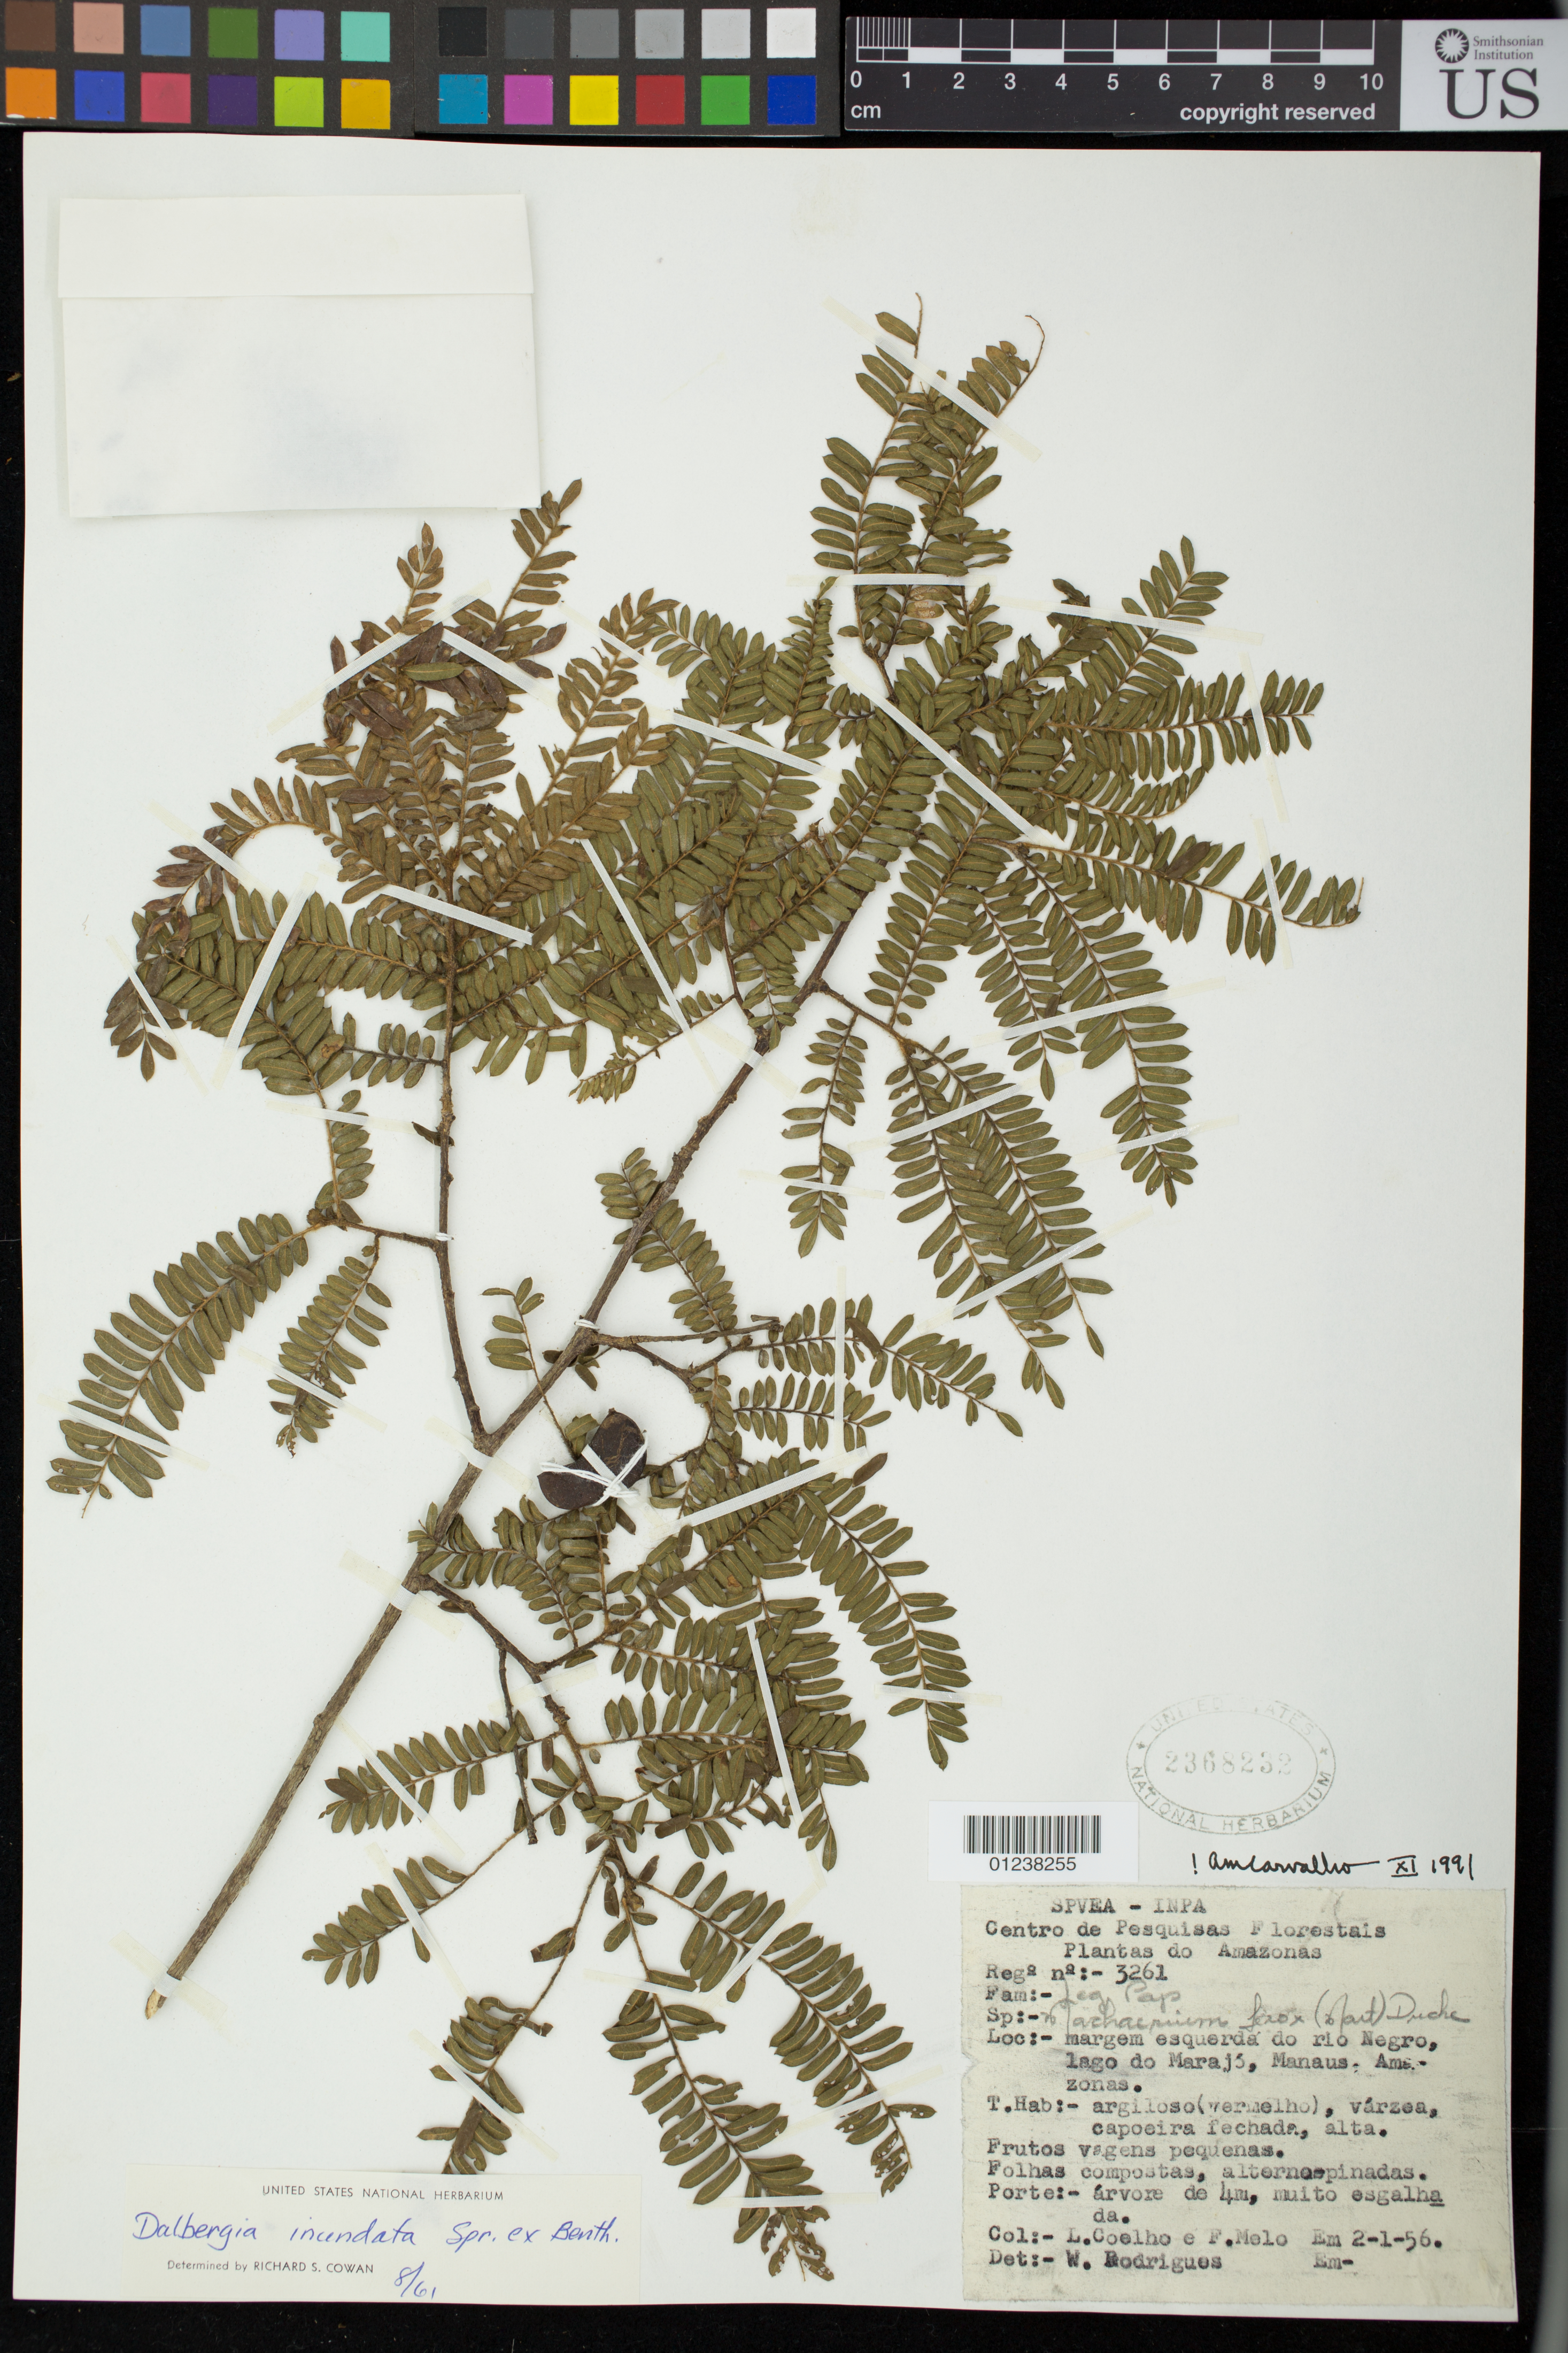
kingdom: Plantae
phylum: Tracheophyta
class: Magnoliopsida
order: Fabales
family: Fabaceae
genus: Dalbergia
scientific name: Dalbergia inundata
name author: Benth.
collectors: L. Coelho & F. Melo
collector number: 3261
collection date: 1956-01-02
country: Brazil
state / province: Amazonas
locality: Margem esquerda do rio Negro, lago do Marajo, Manaus.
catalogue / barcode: US 2368232